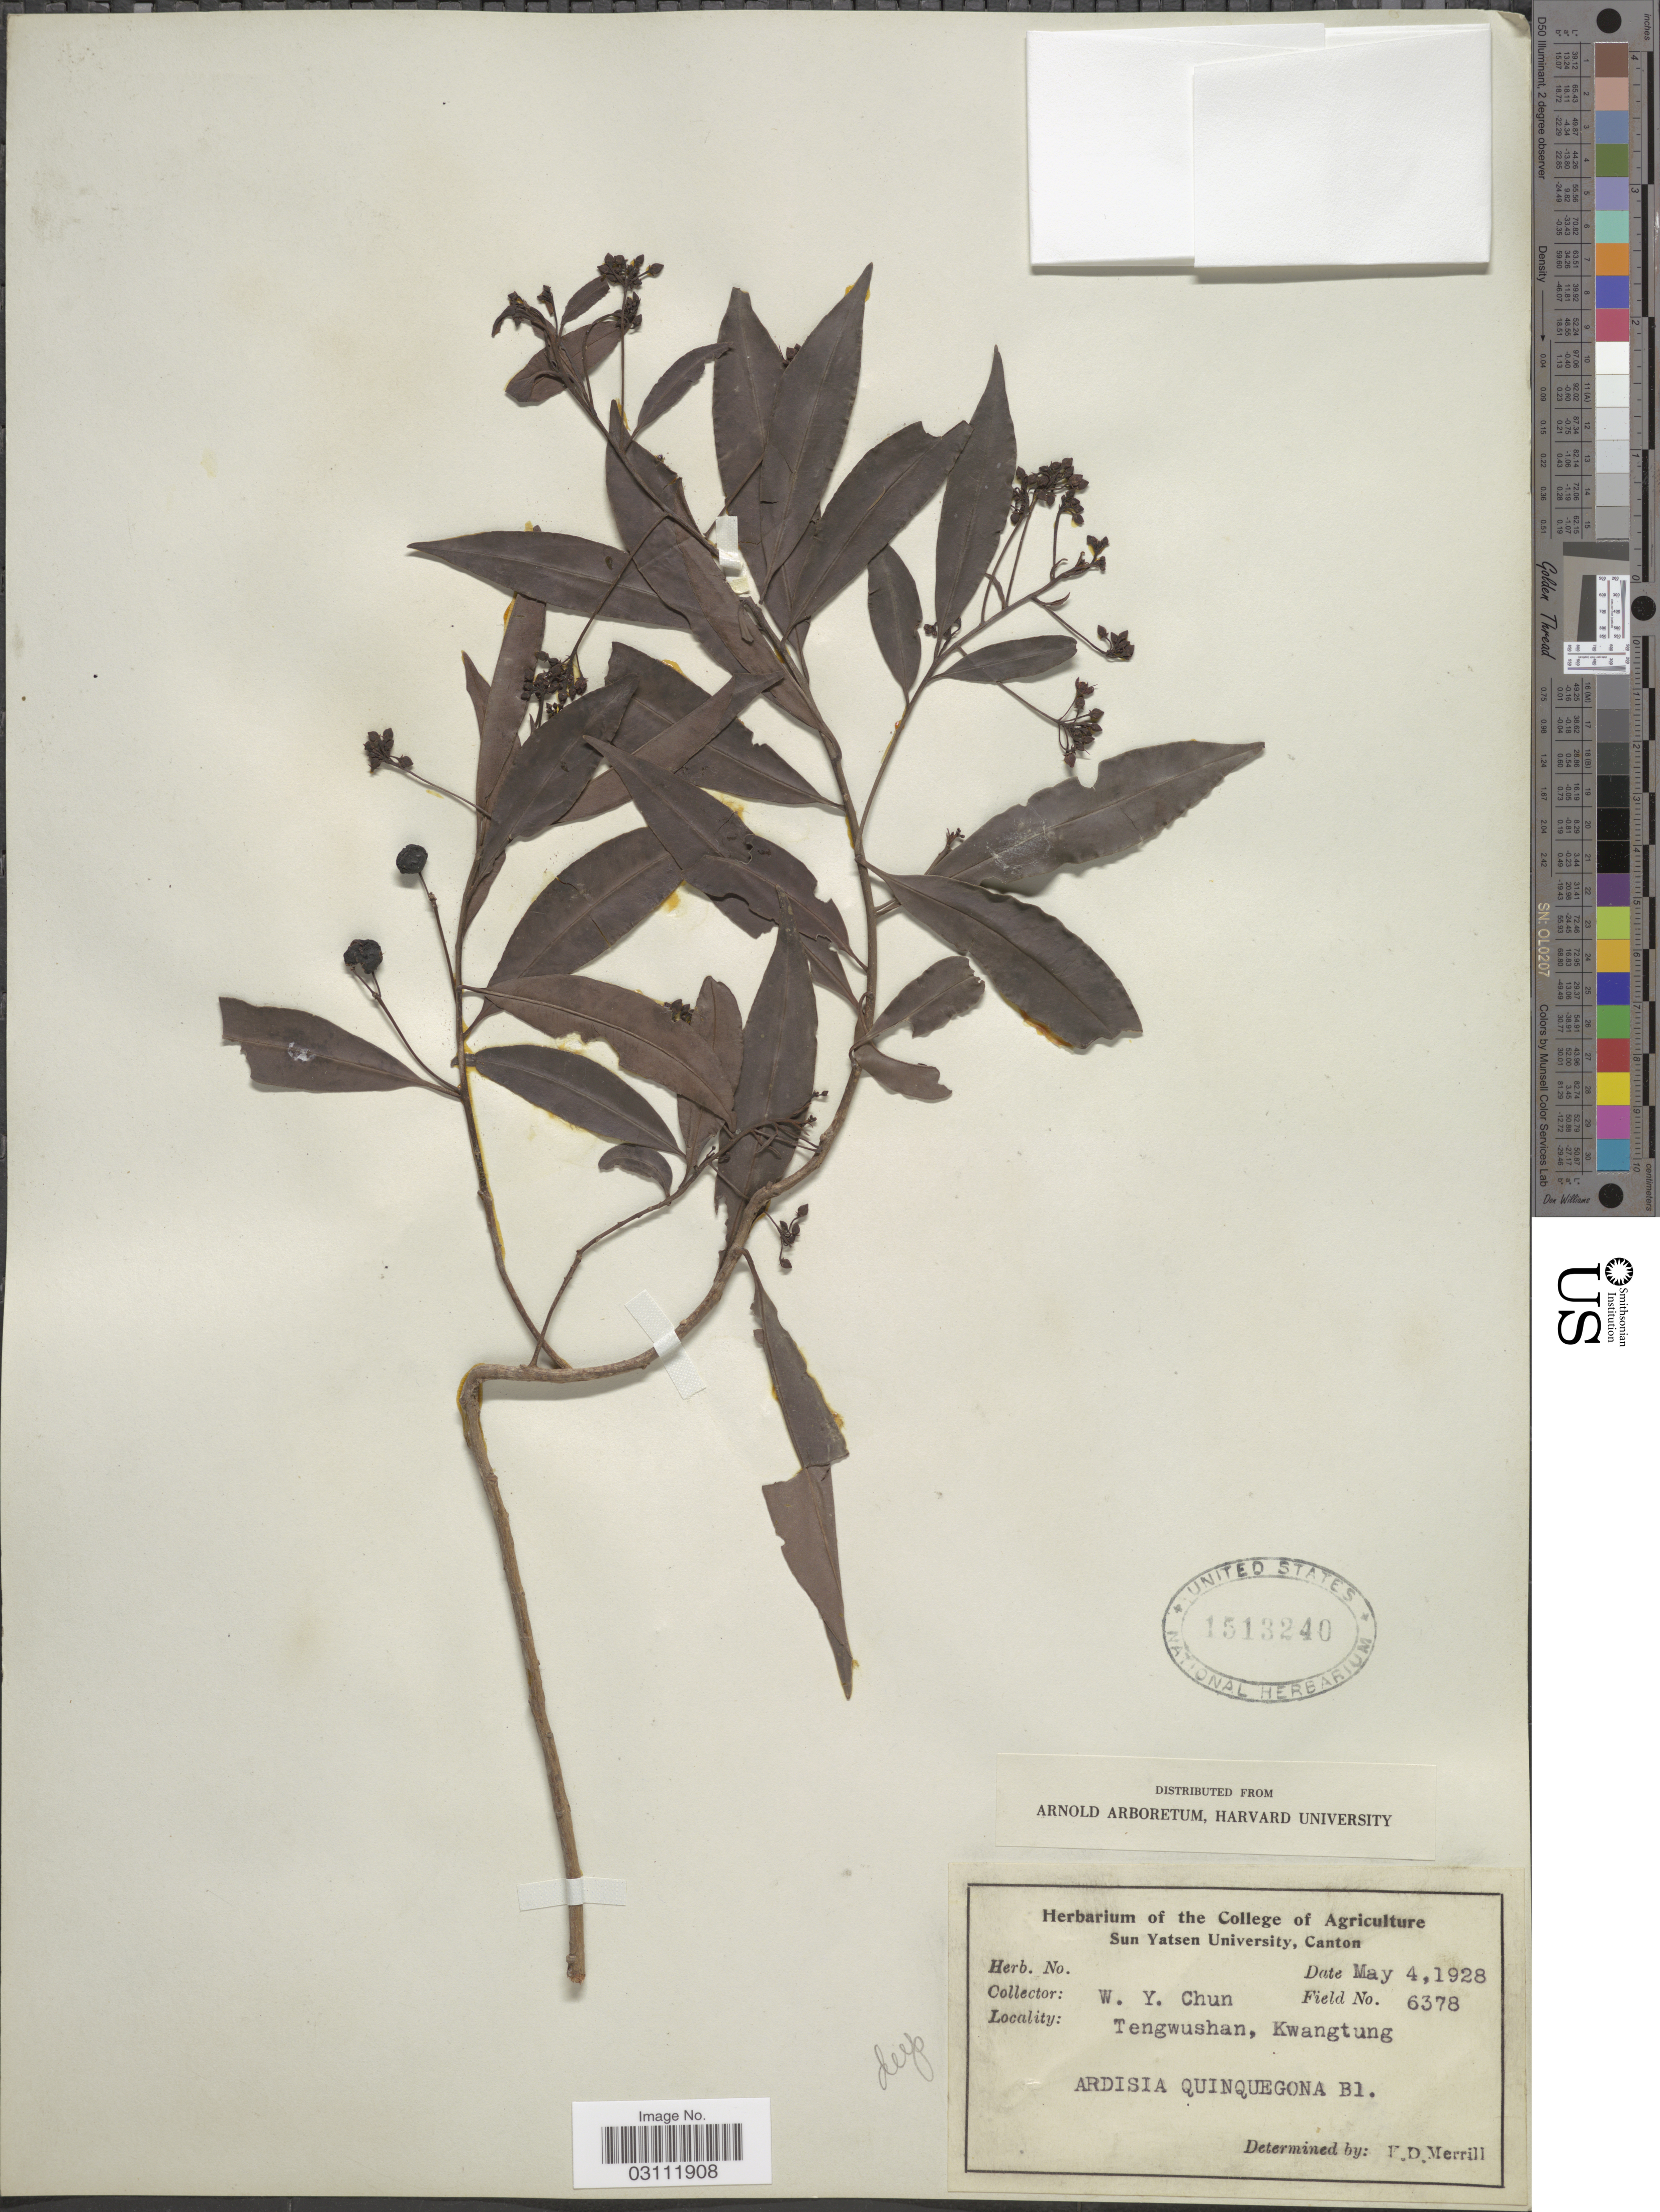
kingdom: Plantae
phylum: Tracheophyta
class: Magnoliopsida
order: Ericales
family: Primulaceae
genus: Ardisia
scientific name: Ardisia quinquegona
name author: Blume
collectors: W. Y. Chun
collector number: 6378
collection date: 1928-05-04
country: China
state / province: Guangdong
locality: Tengwushan, Kwangtung.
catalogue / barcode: US 1513240